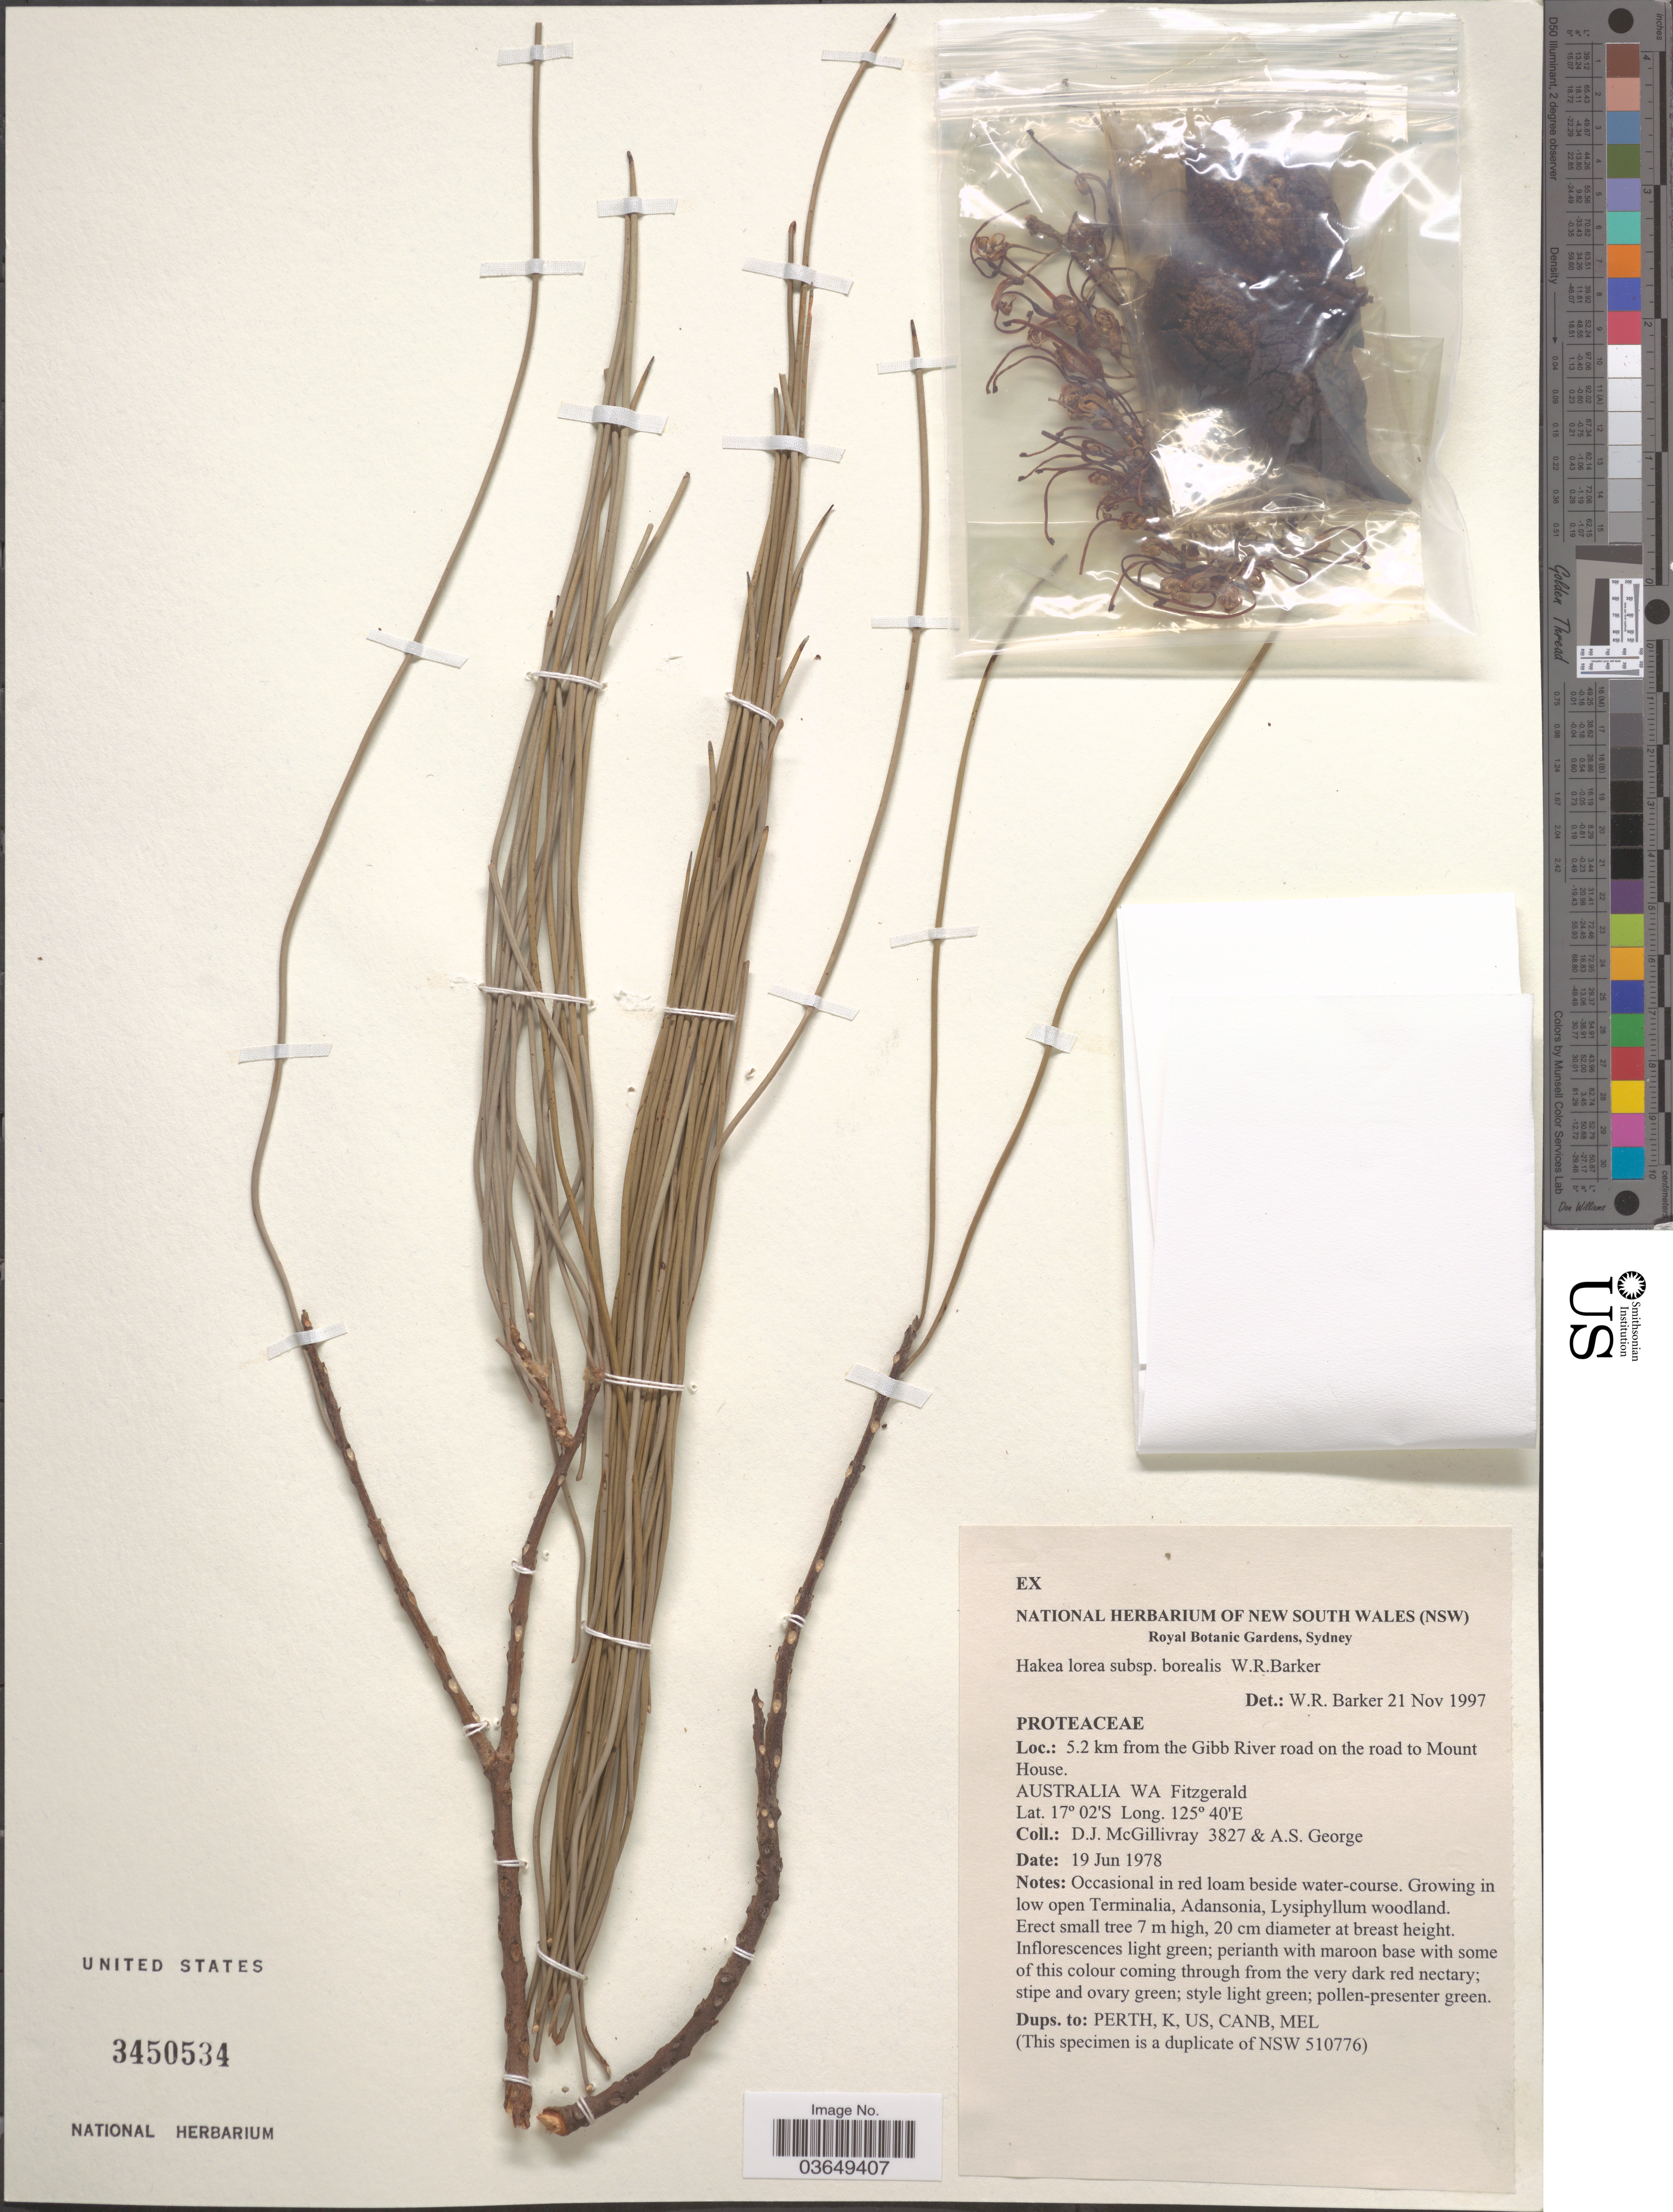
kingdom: Plantae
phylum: Tracheophyta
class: Magnoliopsida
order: Proteales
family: Proteaceae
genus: Hakea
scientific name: Hakea lorea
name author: R. Br.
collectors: D. J. McGillivray & A. S. George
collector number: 3827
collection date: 1978-06-19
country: Australia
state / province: Western Australia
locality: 5.2 km from the Gibb River road on the road to Mount House. WA Fitzgerald.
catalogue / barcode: US 3450534